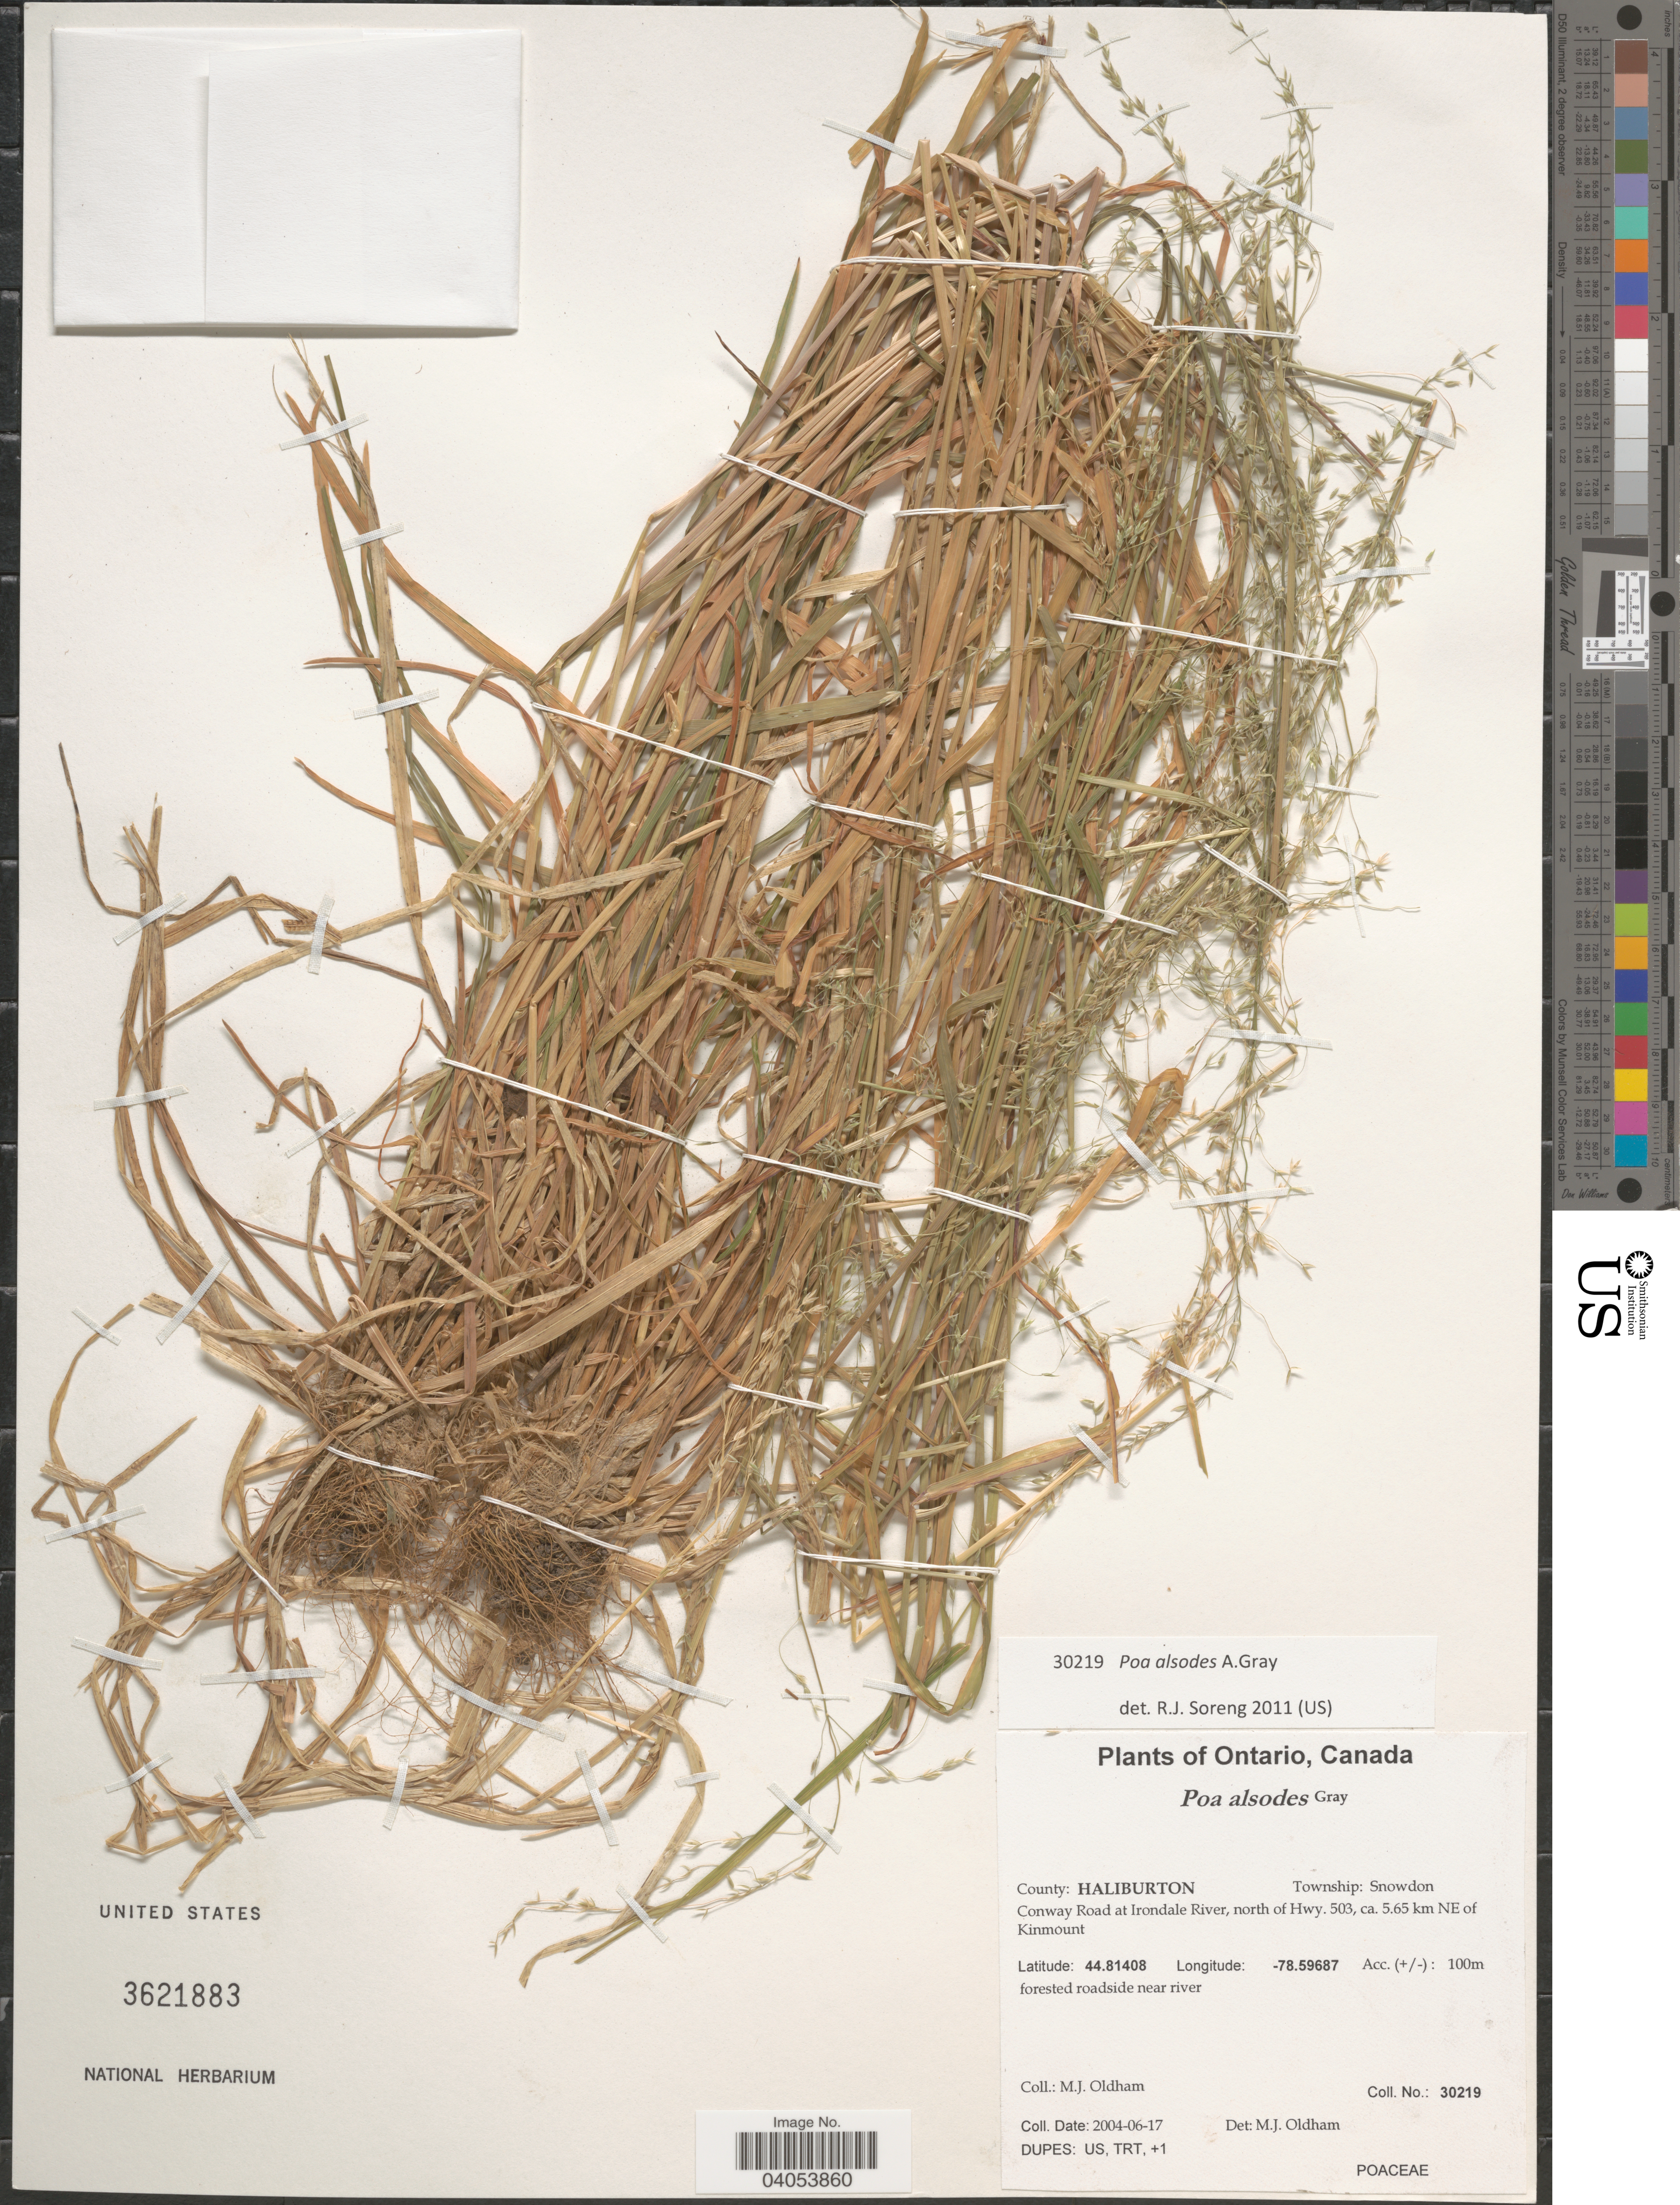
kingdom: Plantae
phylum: Tracheophyta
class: Liliopsida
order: Poales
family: Poaceae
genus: Poa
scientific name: Poa alsodes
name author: A. Gray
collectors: M. Oldham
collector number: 30219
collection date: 2004-06-17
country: Canada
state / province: Ontario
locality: County: Haliburton. Townhsip: Snowdon. Conway Road at Irondale River, north of Hwy. 503, ca. 5.65 km NE of Kinmount.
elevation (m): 100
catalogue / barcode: US 3621883